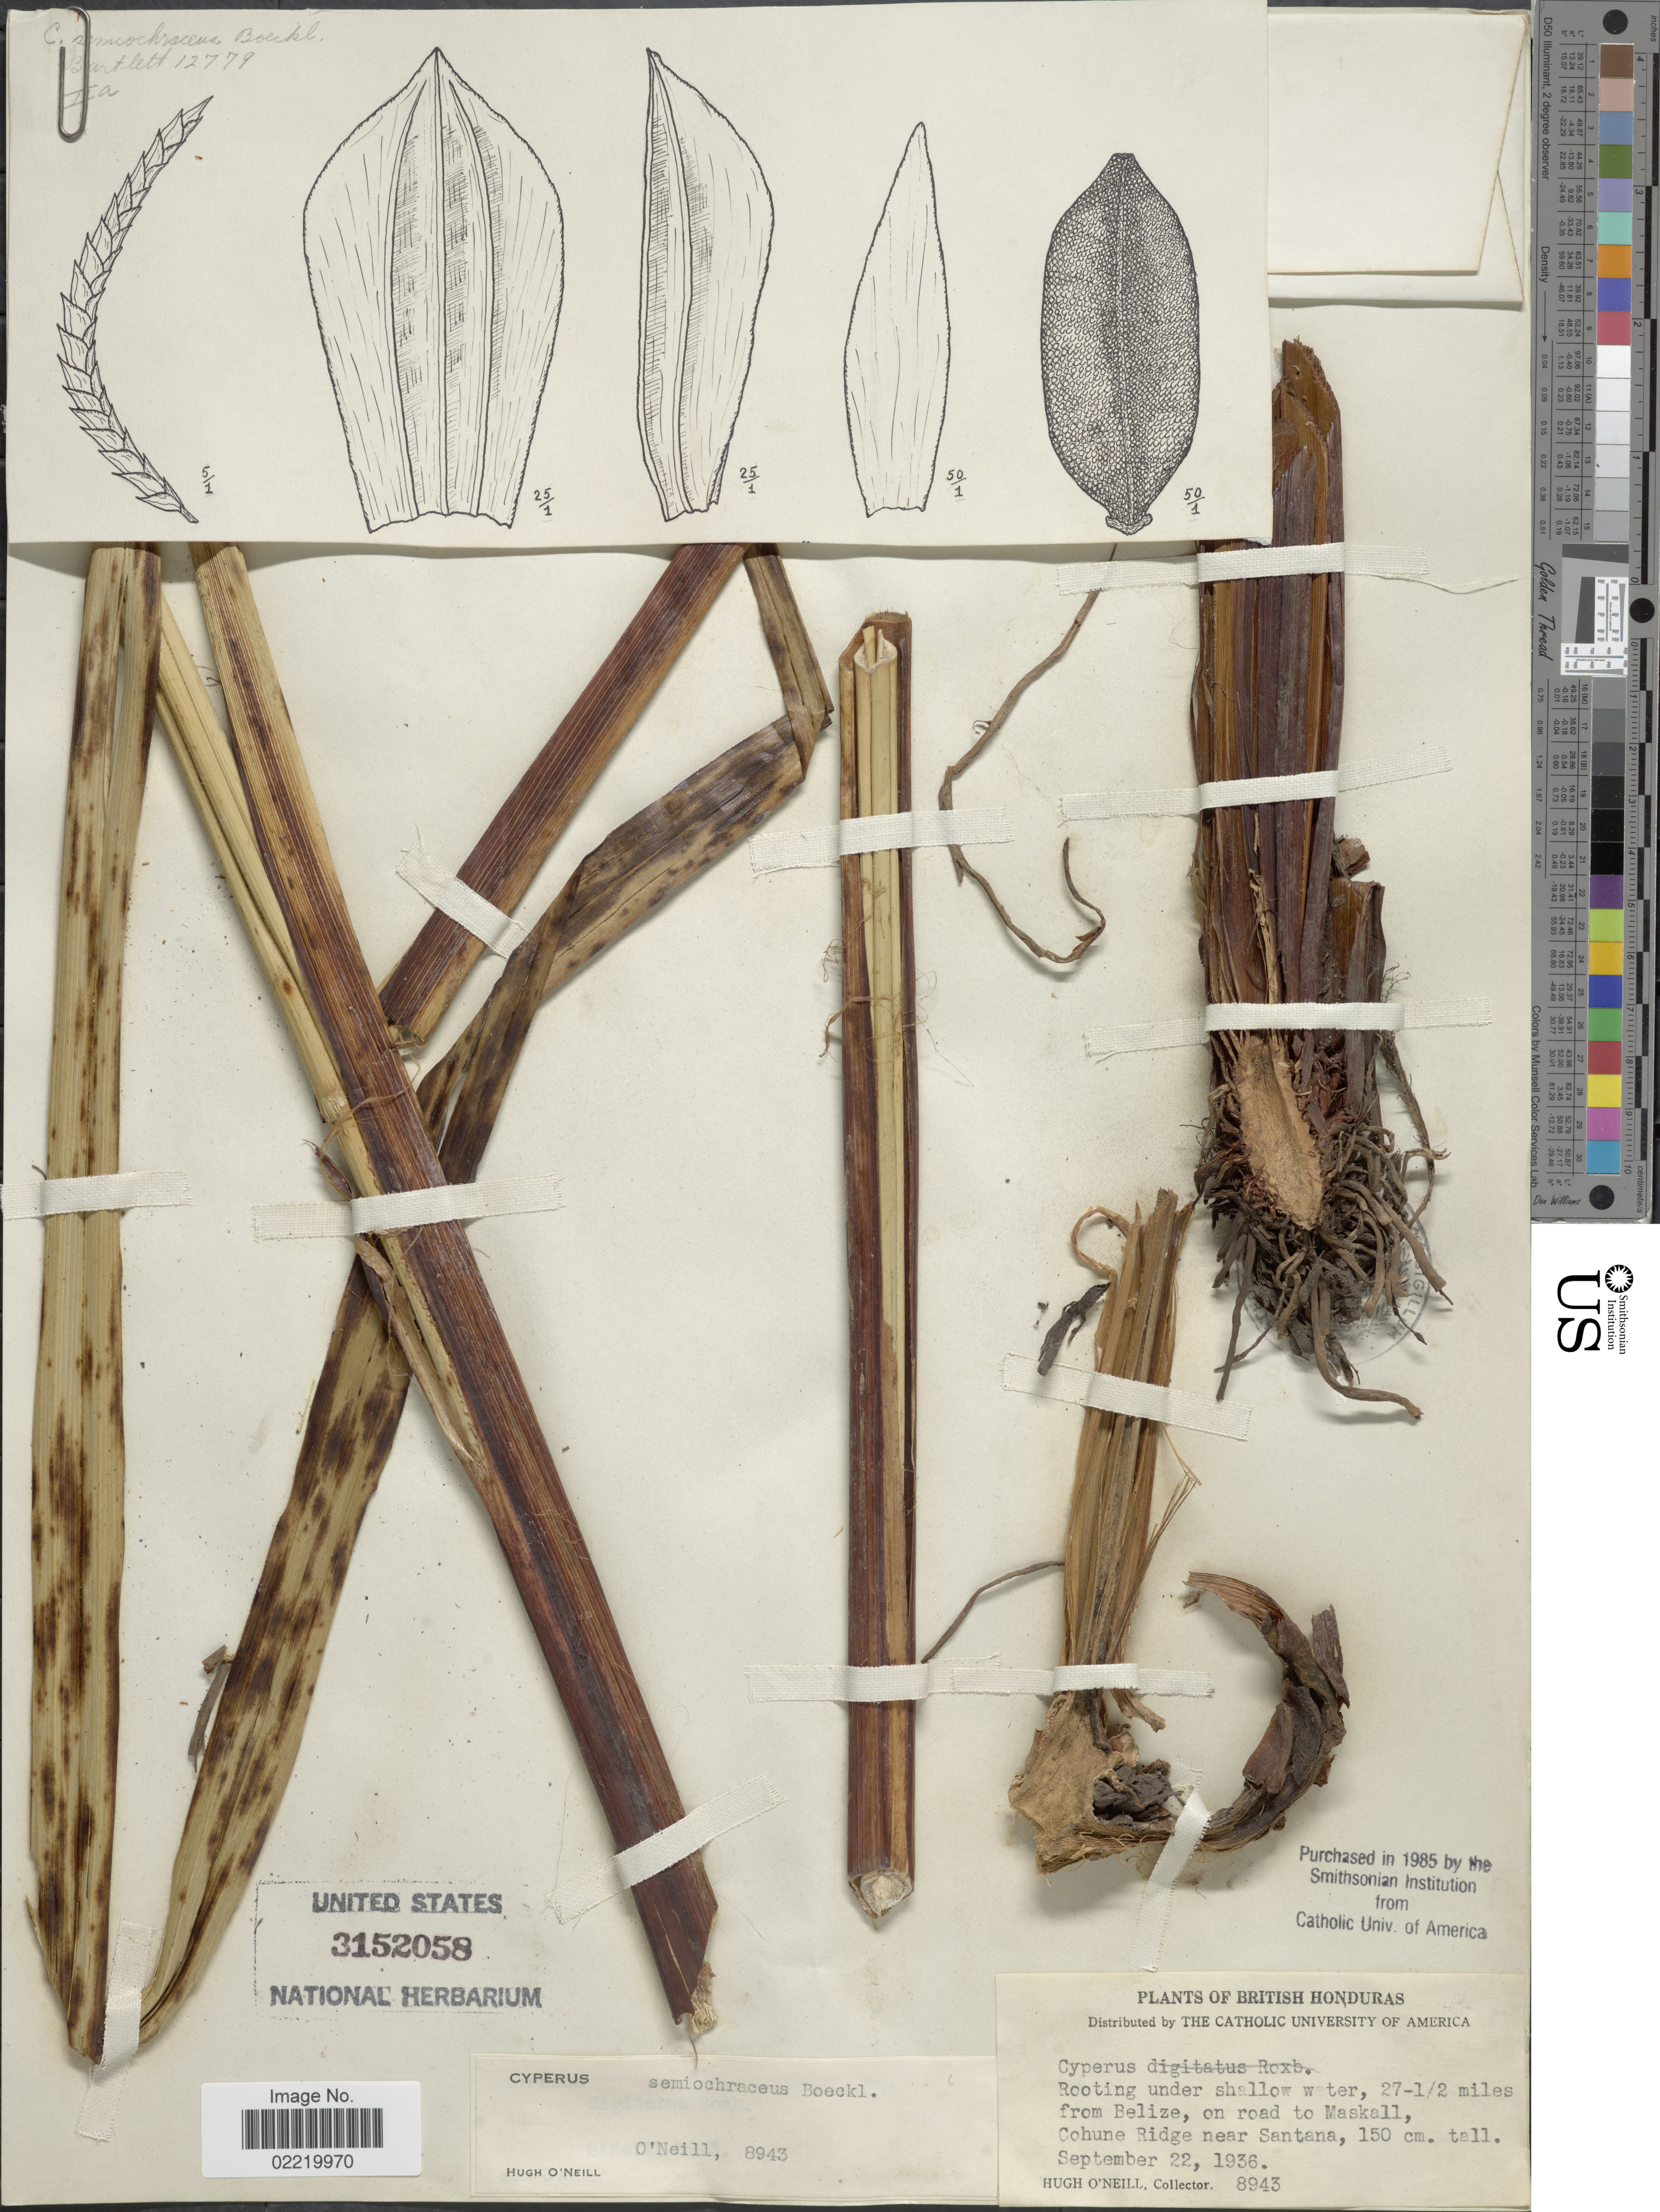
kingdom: Plantae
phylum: Tracheophyta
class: Liliopsida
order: Poales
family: Cyperaceae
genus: Cyperus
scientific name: Cyperus semiochraceus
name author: Boeckeler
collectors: H. O'Neill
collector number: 8943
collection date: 1936-09-22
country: Belize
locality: Rooting under shallow water, 27-1/2 miles from Belize, on road to Maskall Bank, Cohune Ridge, near Santana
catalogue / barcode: US 3152058